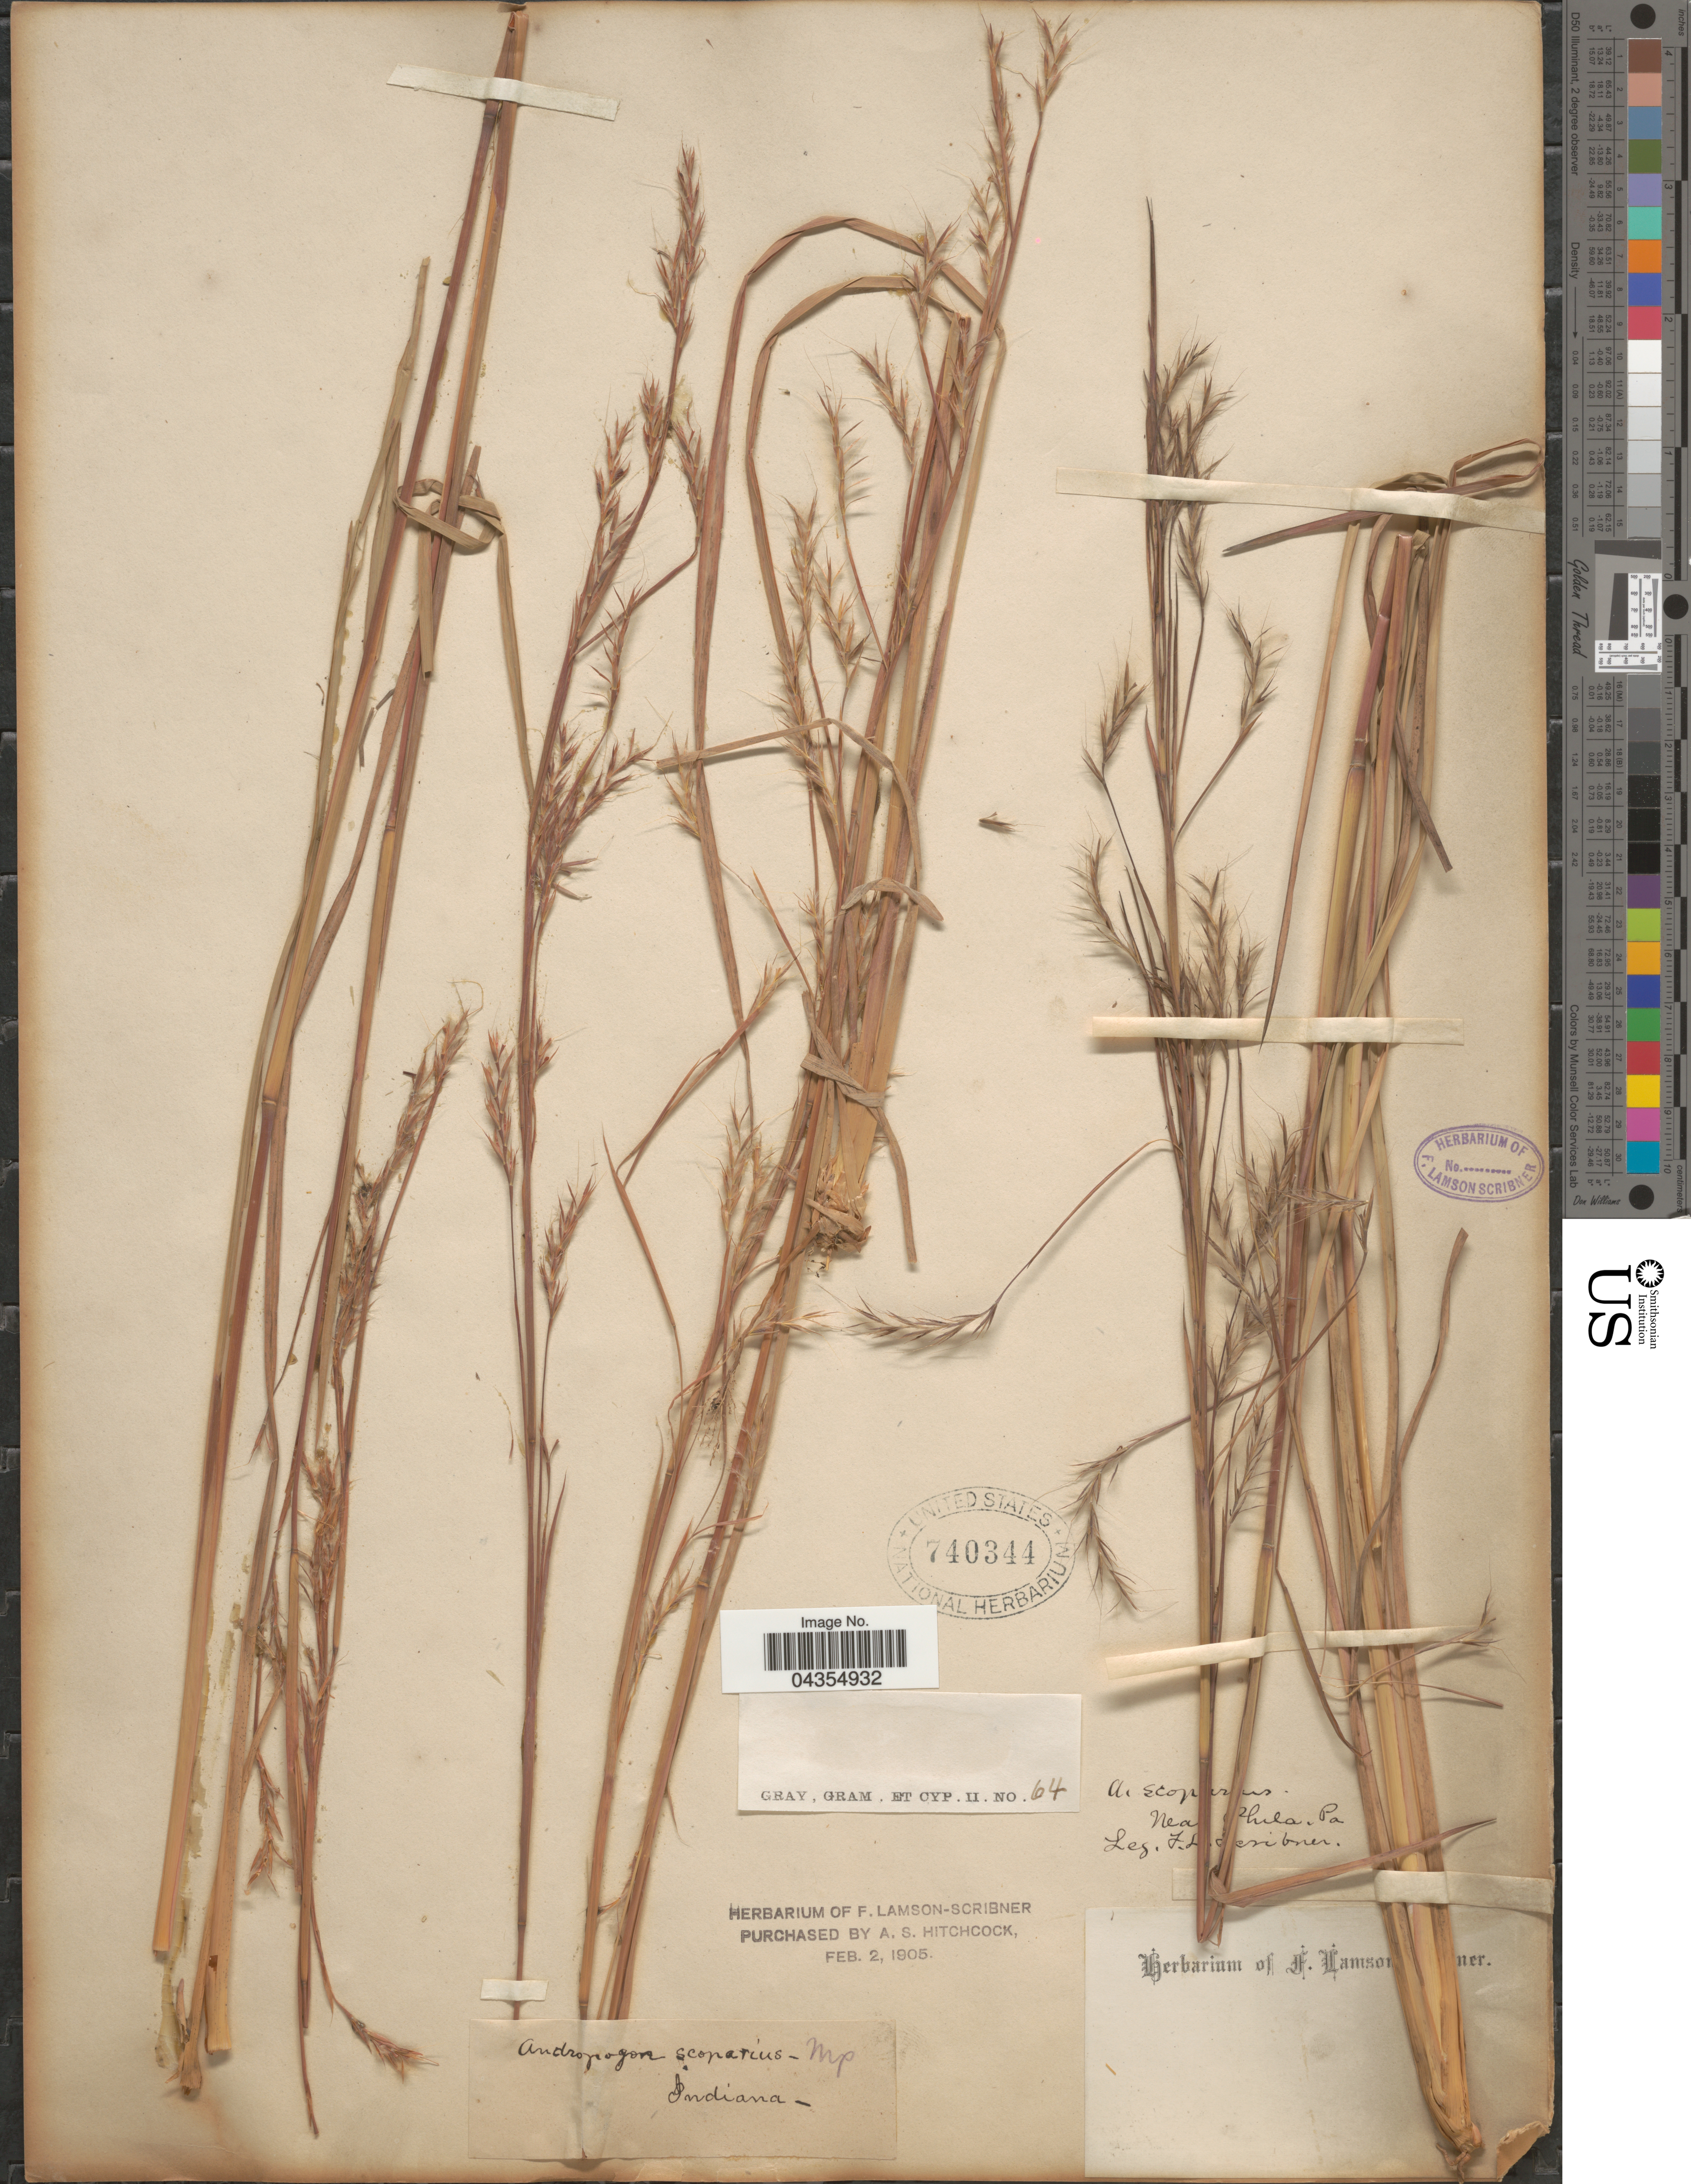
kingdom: Plantae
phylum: Tracheophyta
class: Liliopsida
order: Poales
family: Poaceae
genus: Schizachyrium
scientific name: Schizachyrium sanguineum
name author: (Retz.) Alston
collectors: ex herb. F. Lamson Scribner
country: United States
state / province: Indiana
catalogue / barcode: US 740344-2